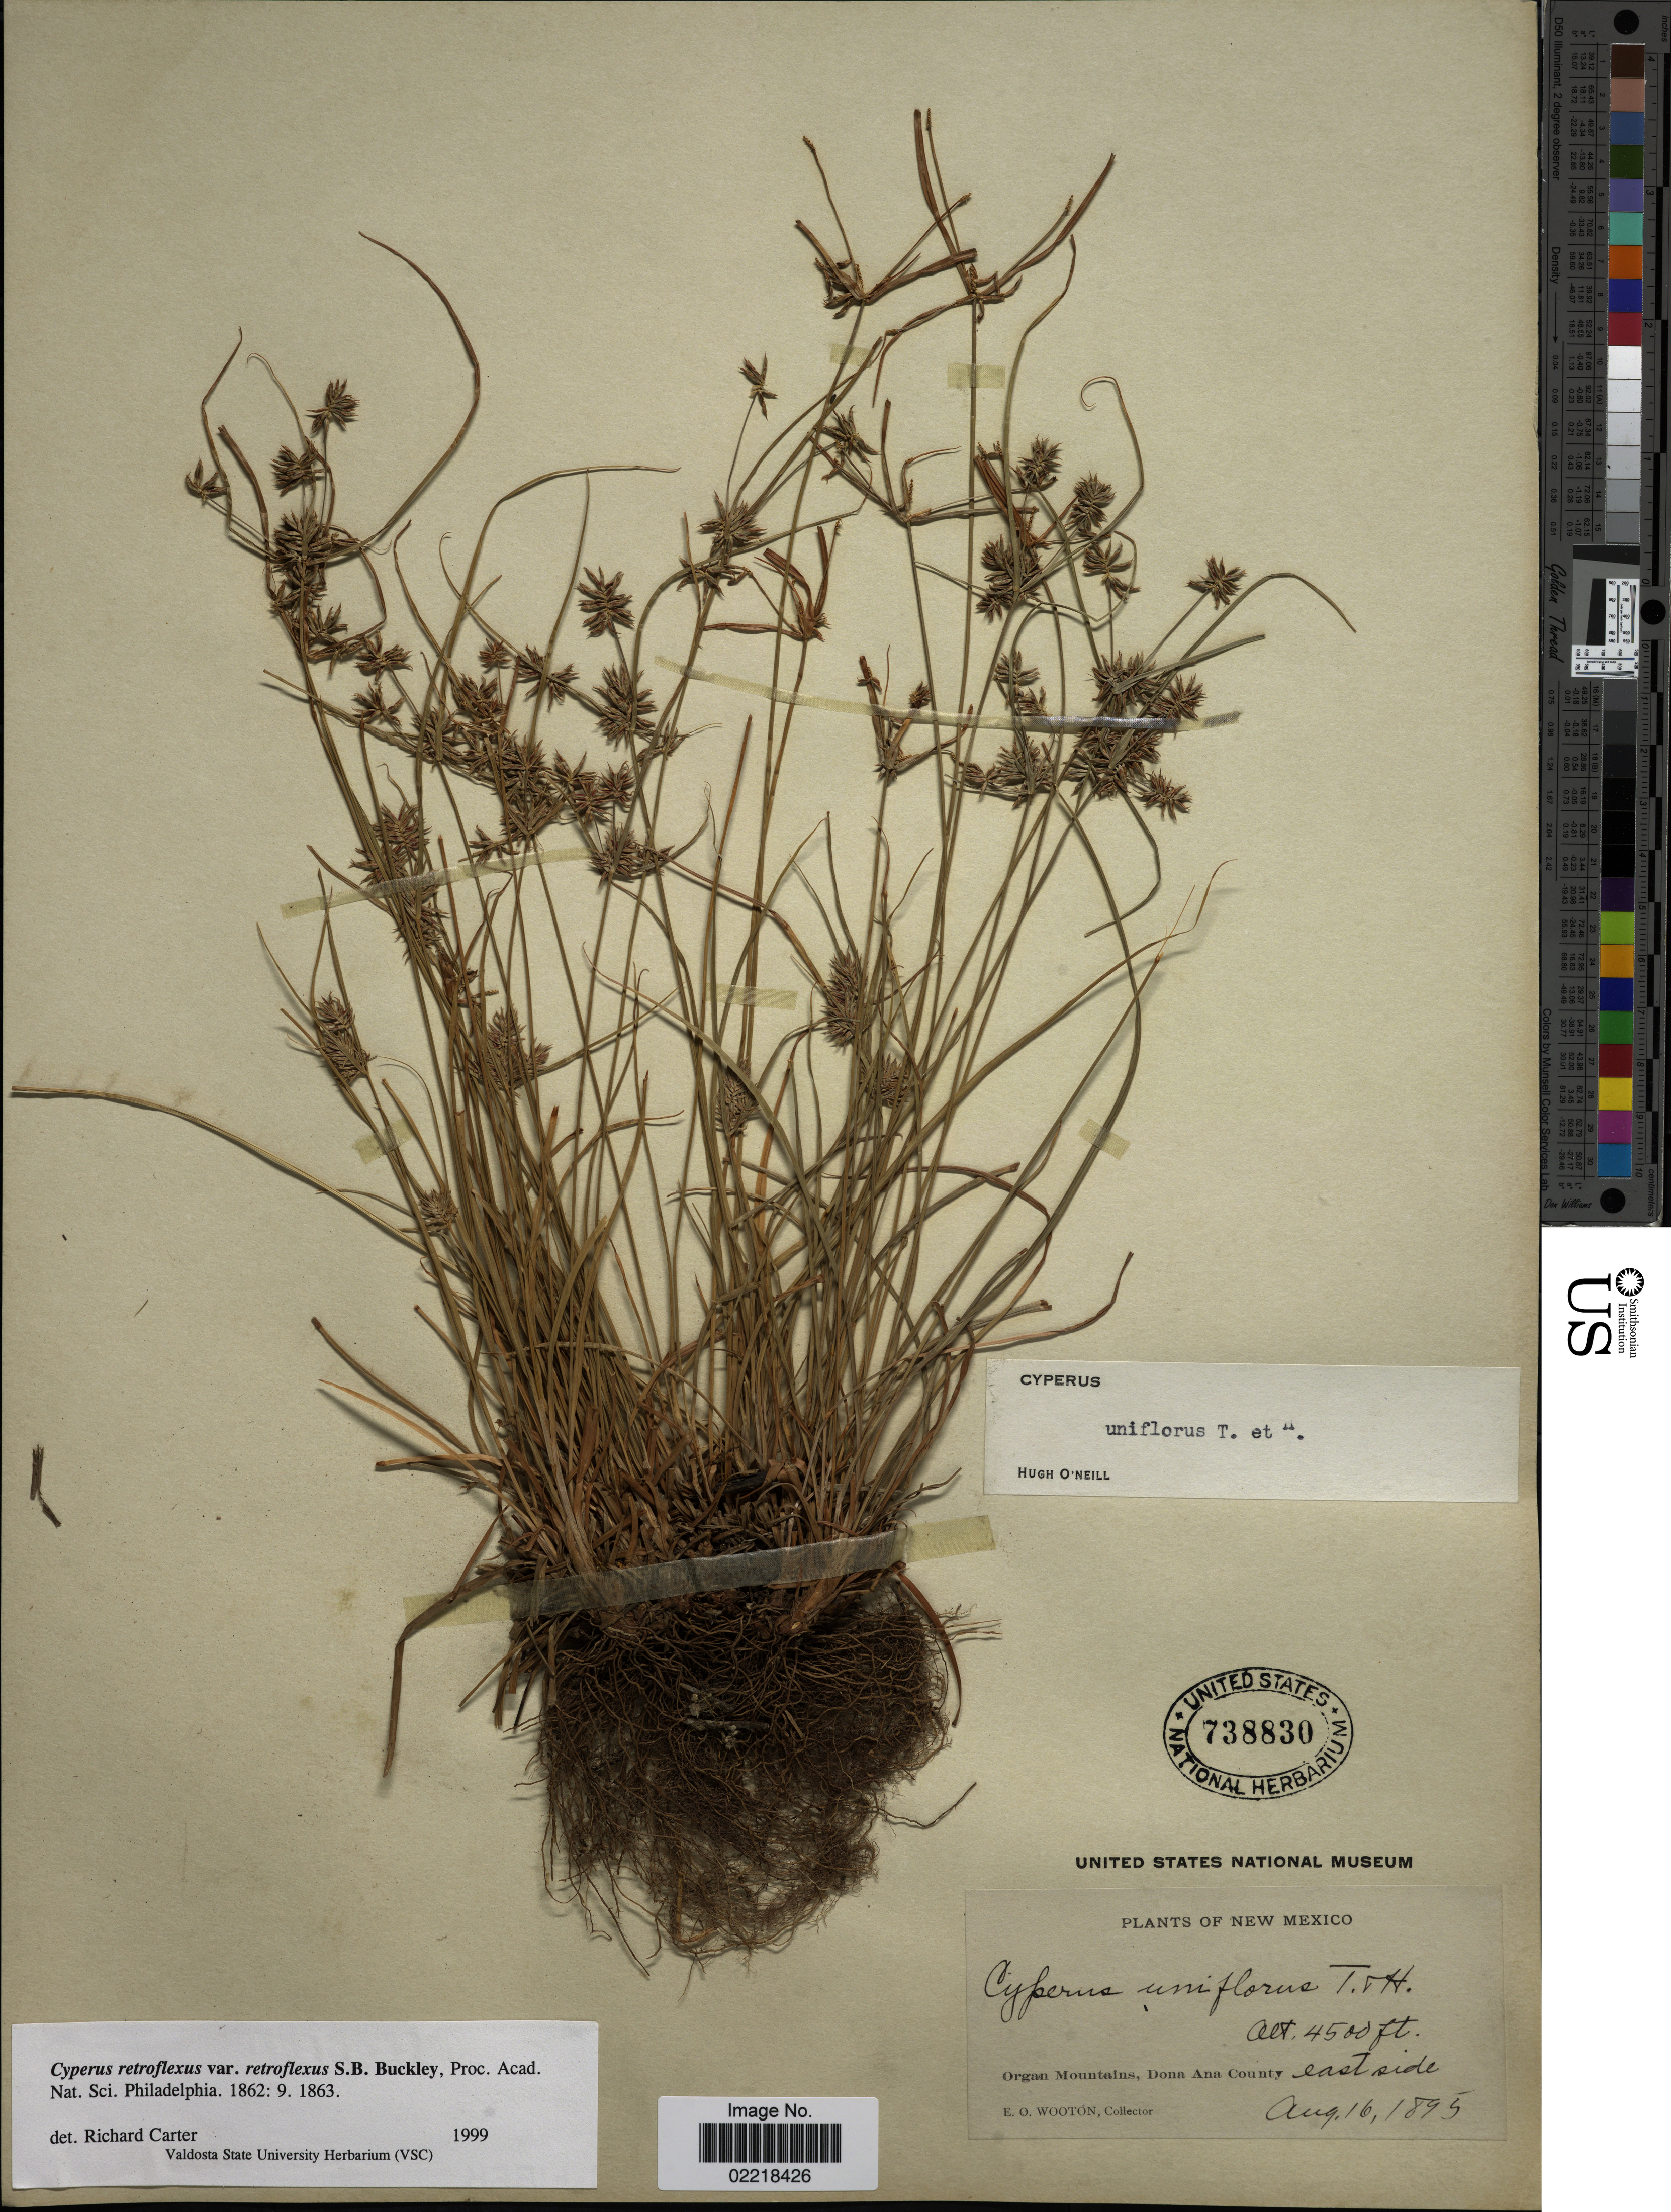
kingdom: Plantae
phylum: Tracheophyta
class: Liliopsida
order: Poales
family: Cyperaceae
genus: Cyperus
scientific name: Cyperus retroflexus var. retroflexus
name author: Buckley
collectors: E. O. Wooton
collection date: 1895-08-16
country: United States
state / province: New Mexico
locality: Organ Mountains, Dona Ana County, east side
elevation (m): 1372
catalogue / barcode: US 738830